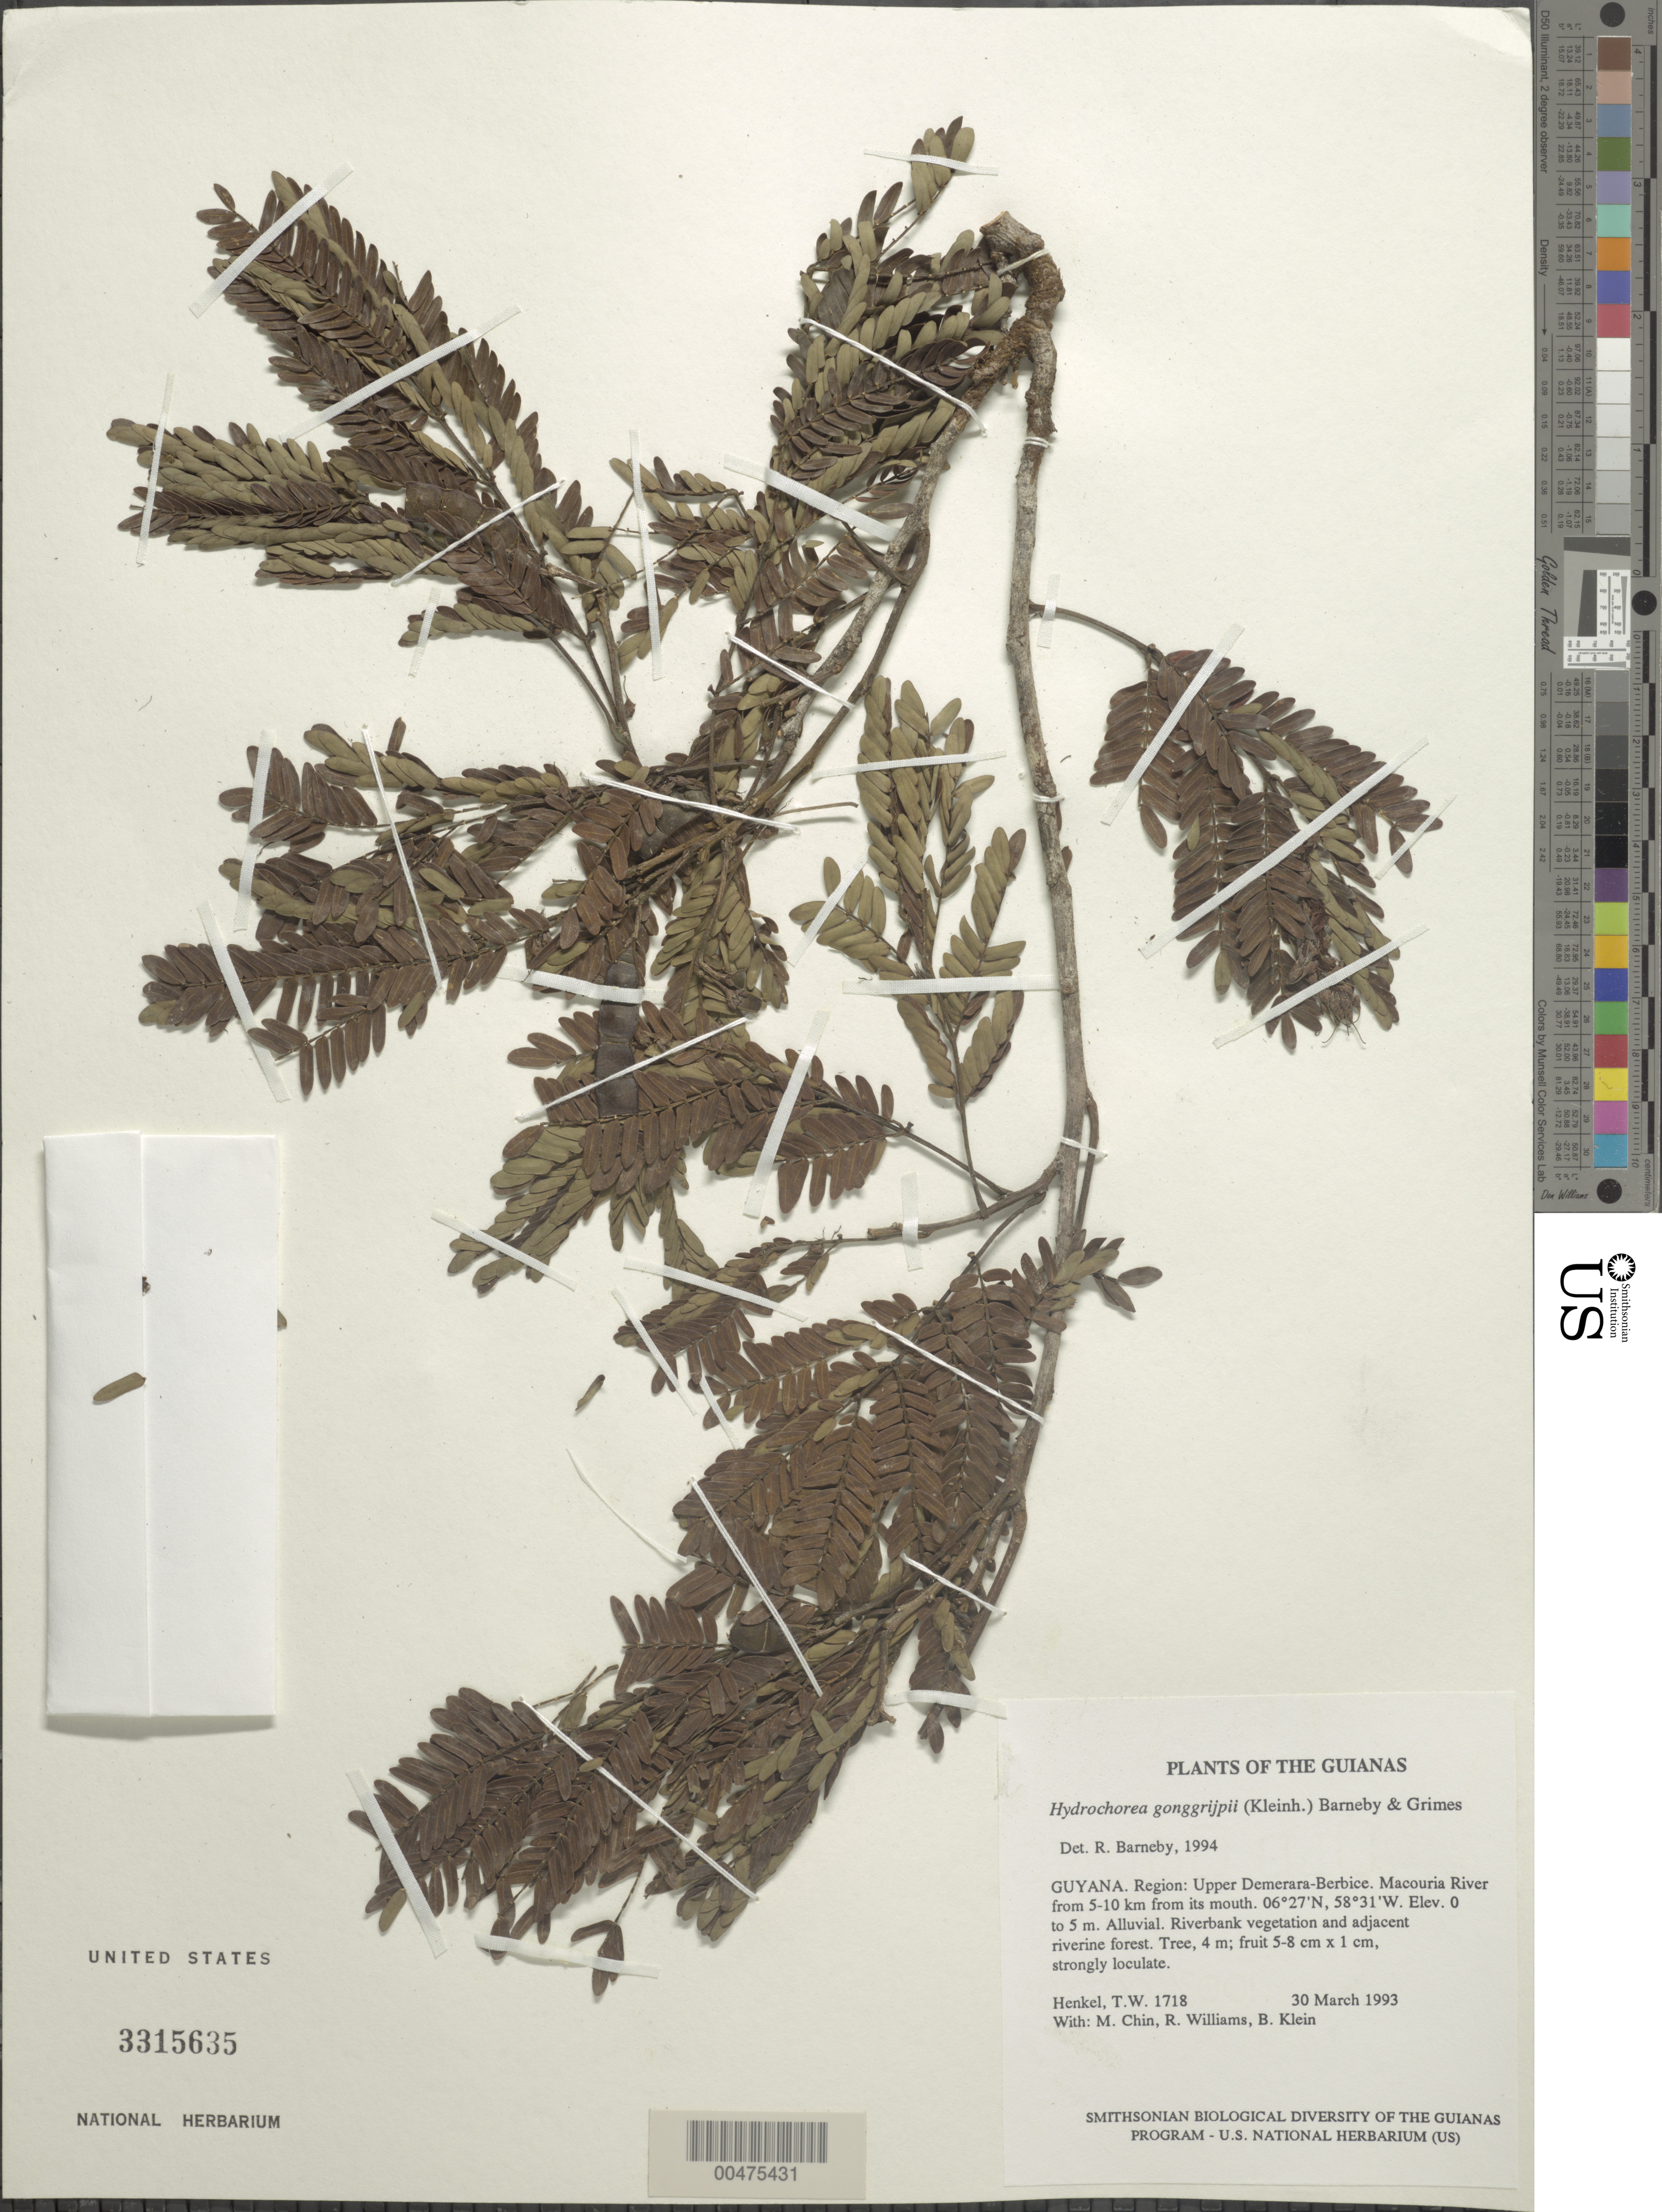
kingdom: Plantae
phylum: Tracheophyta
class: Magnoliopsida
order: Fabales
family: Fabaceae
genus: Hydrochorea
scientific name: Hydrochorea gonggrijpii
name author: (Kleinhoonte) Barneby & J.W. Grimes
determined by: Barneby, Rupert C., (NY)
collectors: T. Henkel, M. Chin, R. Williams & B. Klein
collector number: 1718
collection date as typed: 30 March 1993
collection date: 1993-03-30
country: Guyana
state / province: U. Demerara-Berbice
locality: Macouria River from 5-10 km from its mouth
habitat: Alluvial. Riverbank vegetation and adjacent riverine forest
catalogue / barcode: US 3315635